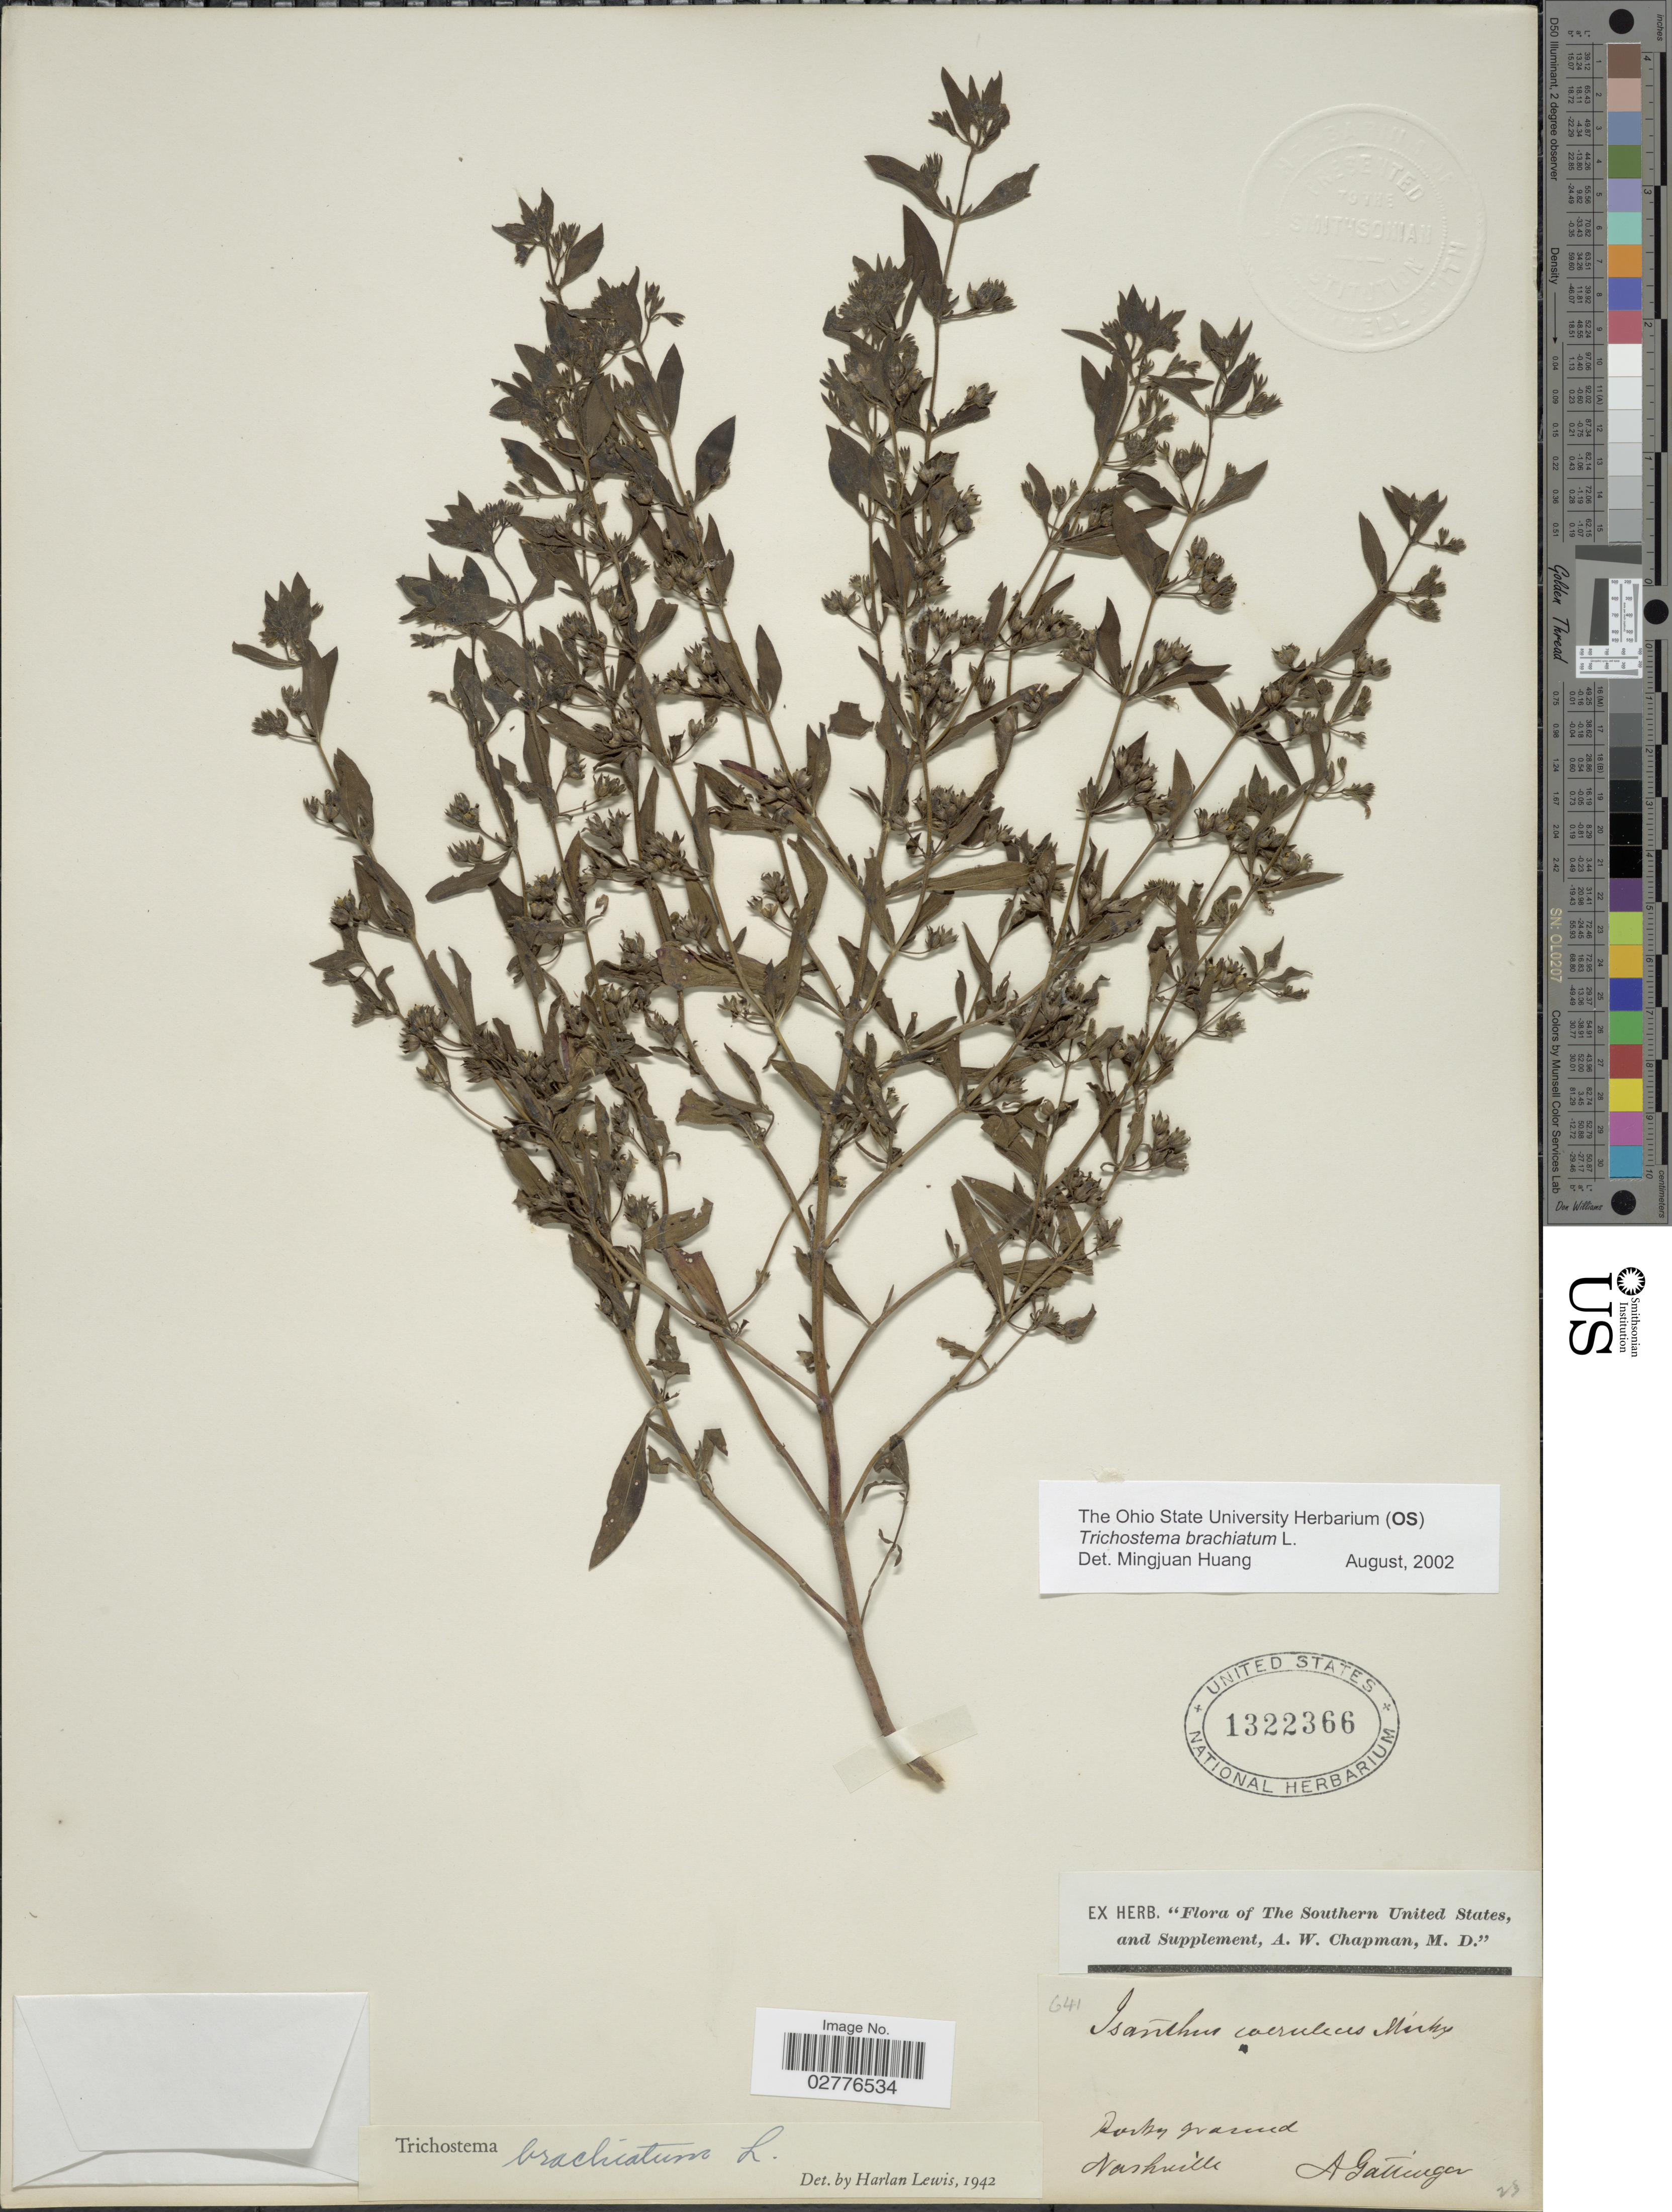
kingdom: Plantae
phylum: Tracheophyta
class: Magnoliopsida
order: Lamiales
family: Lamiaceae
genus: Trichostema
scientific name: Trichostema brachiatum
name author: L.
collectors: A. Gattinger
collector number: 641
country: United States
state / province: Tennessee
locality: Southern United States. Nashville.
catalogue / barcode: US 1322366